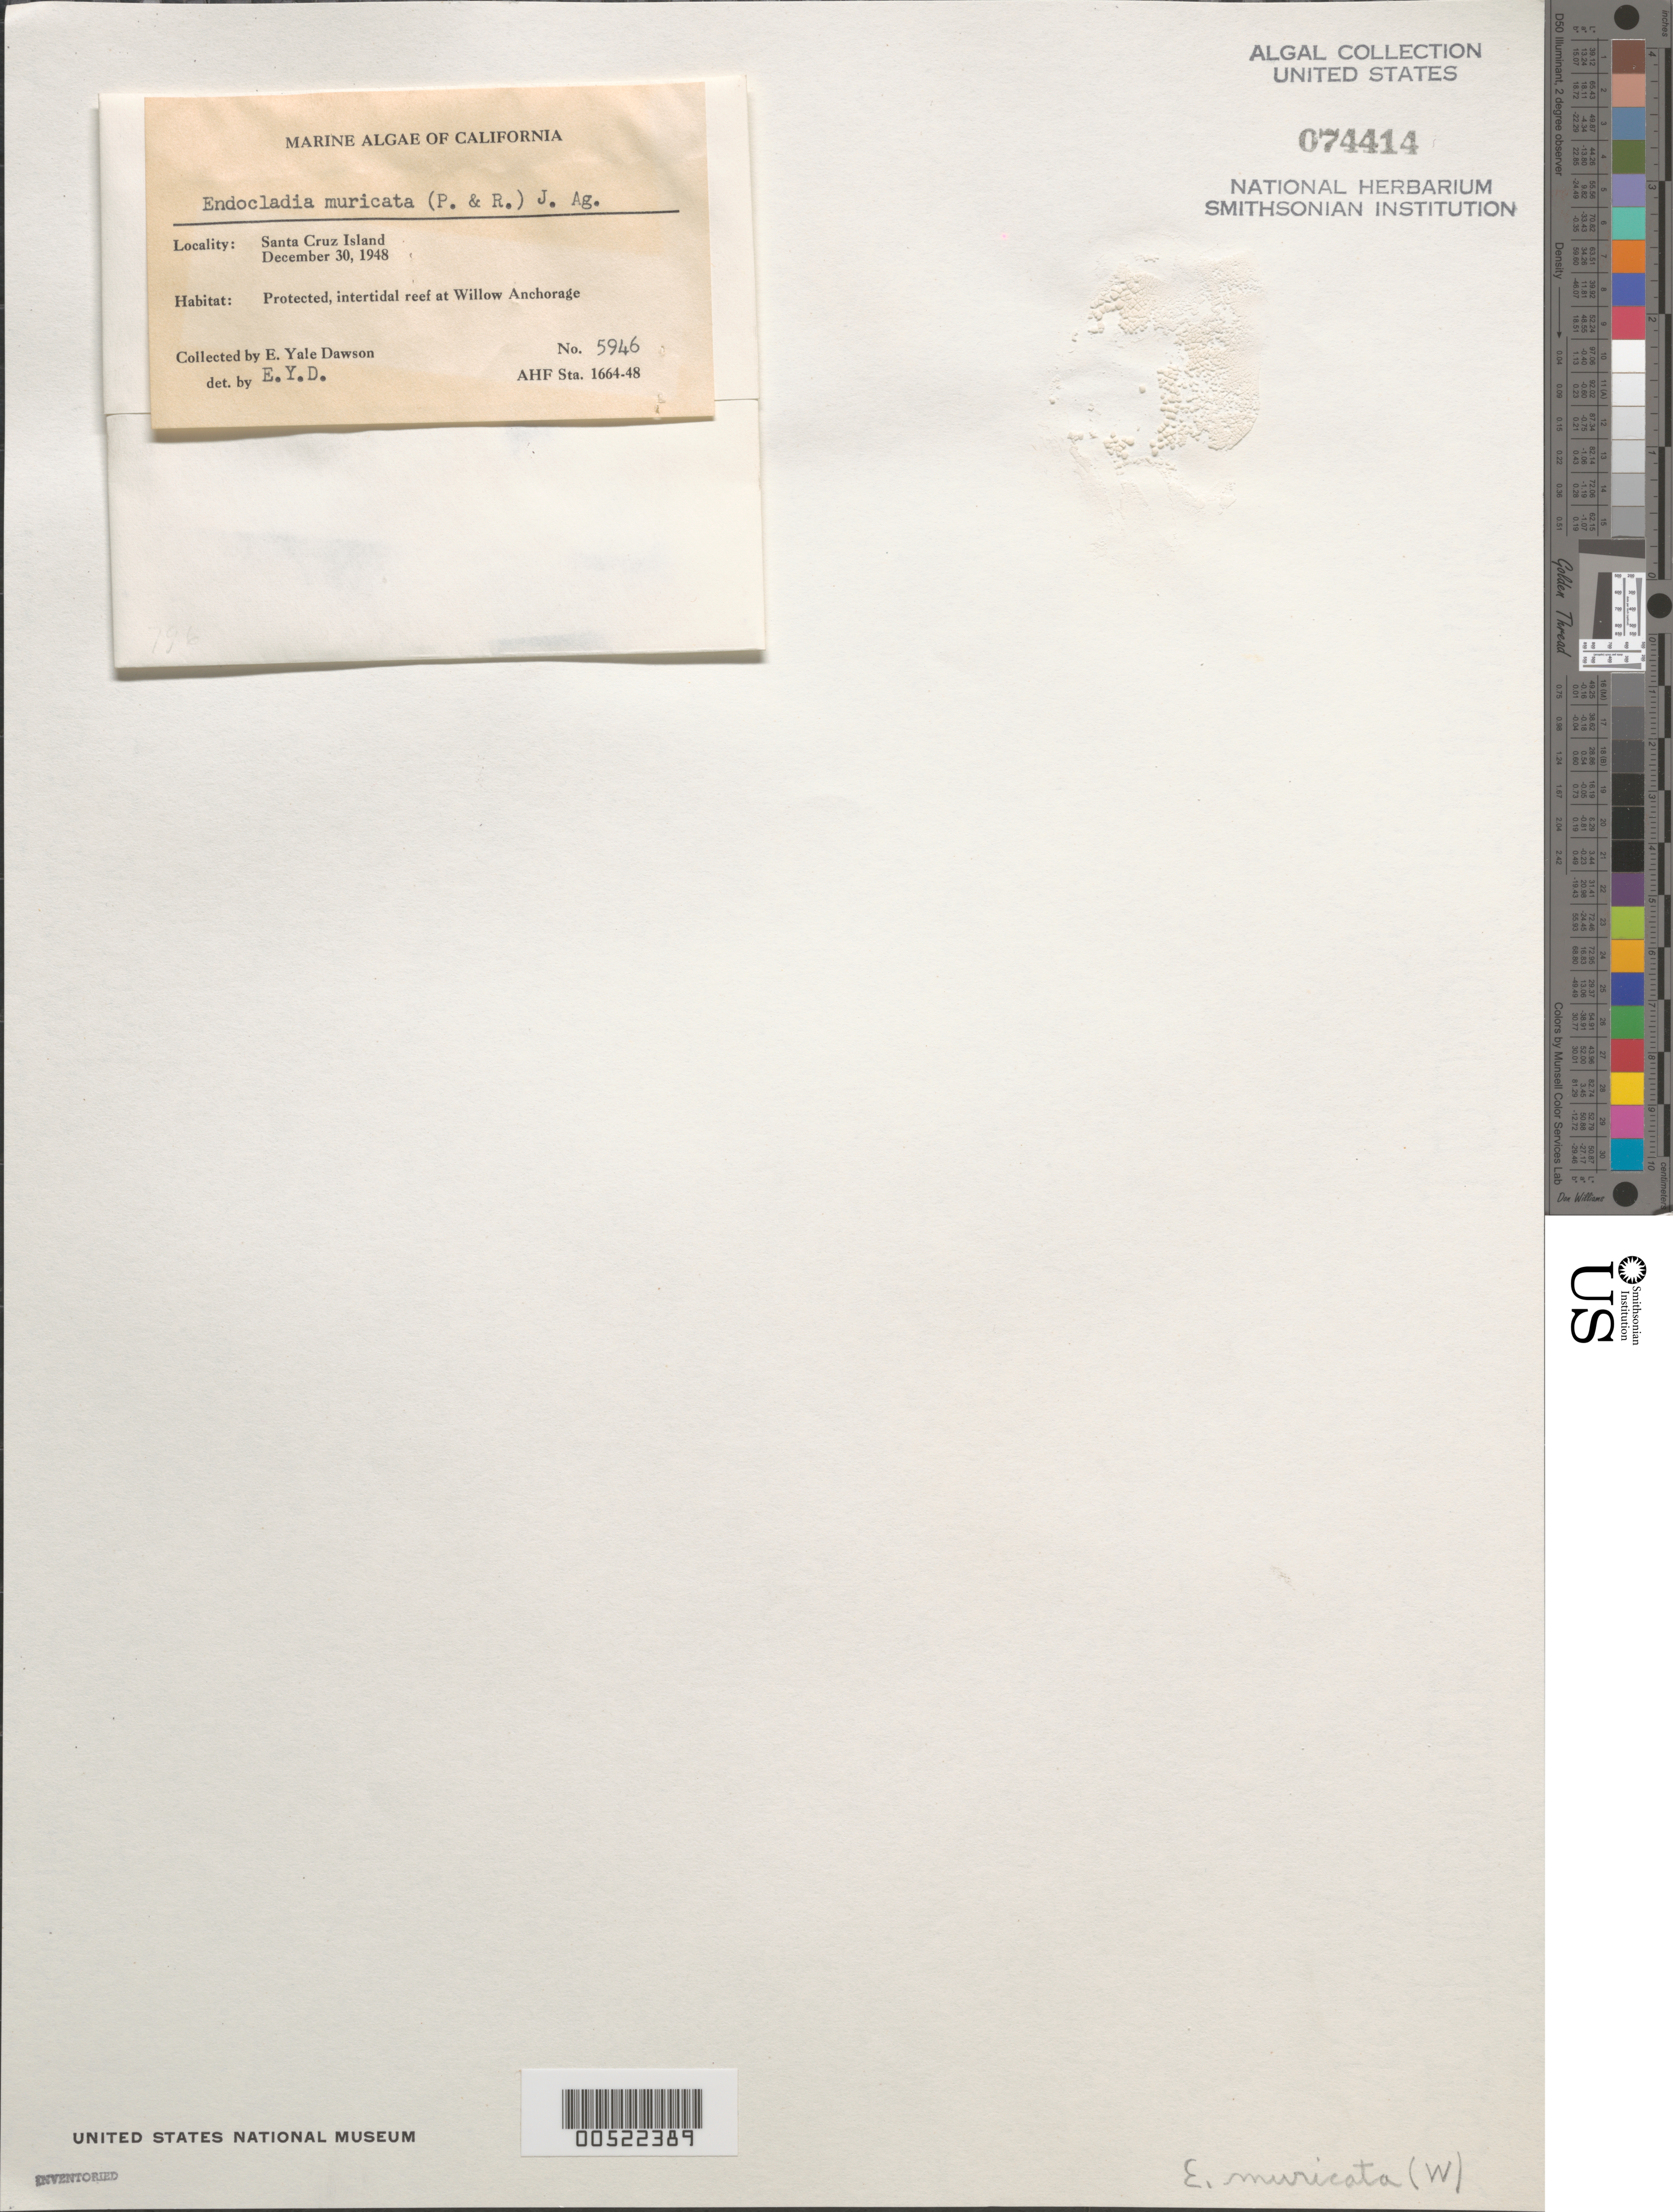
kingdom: Plantae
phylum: Rhodophyta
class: Florideophyceae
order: Gigartinales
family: Endocladiaceae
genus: Endocladia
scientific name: Endocladia muricata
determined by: Dawson, E. Y.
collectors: E. Y. Dawson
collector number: EYD 5946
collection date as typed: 30 Dec 1948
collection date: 1948-12-30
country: United States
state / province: California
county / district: Santa Barbara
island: Santa Cruz Island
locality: Willows Anchorage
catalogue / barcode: US 74414